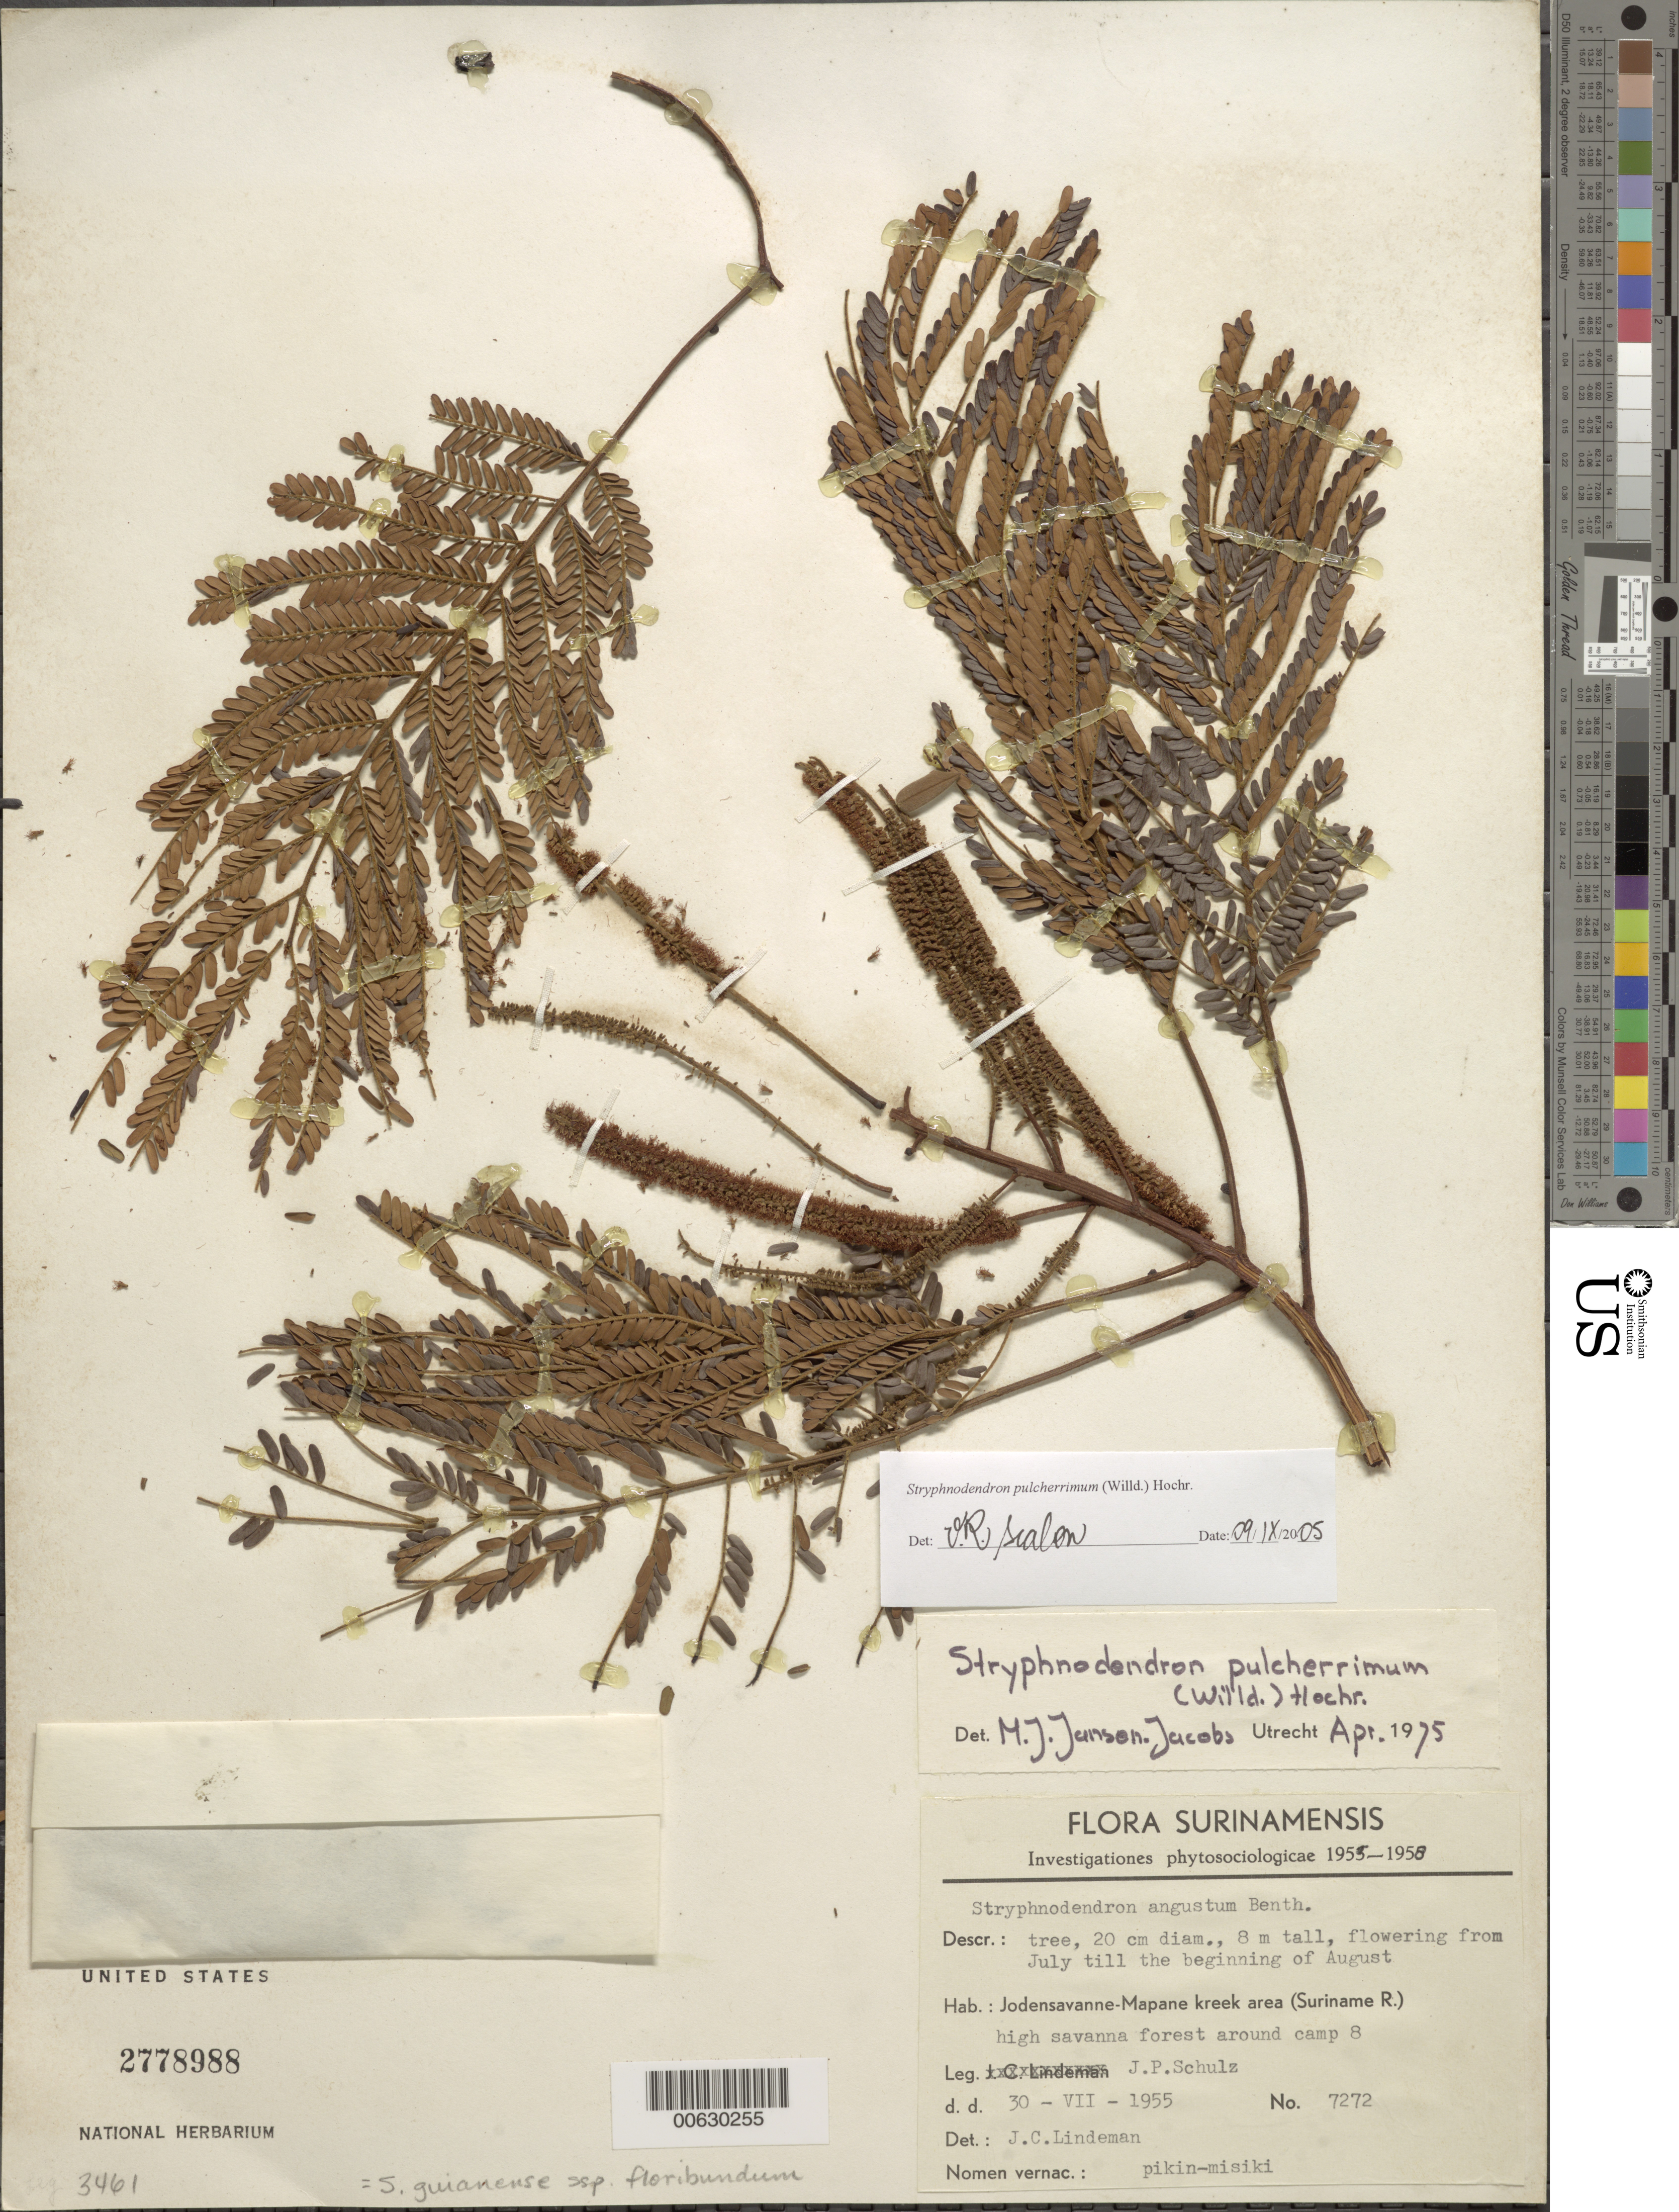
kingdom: Plantae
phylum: Tracheophyta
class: Magnoliopsida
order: Fabales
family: Fabaceae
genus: Stryphnodendron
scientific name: Stryphnodendron pulcherrimum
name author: (Willd.) Hochr.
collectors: J. P. Schulz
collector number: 7272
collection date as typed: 30-Jul-55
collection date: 1955-07-30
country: Suriname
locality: Jodensavanne-Mapane kreek area (SURINAMEe R.), near Camp 8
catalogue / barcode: US 2778988